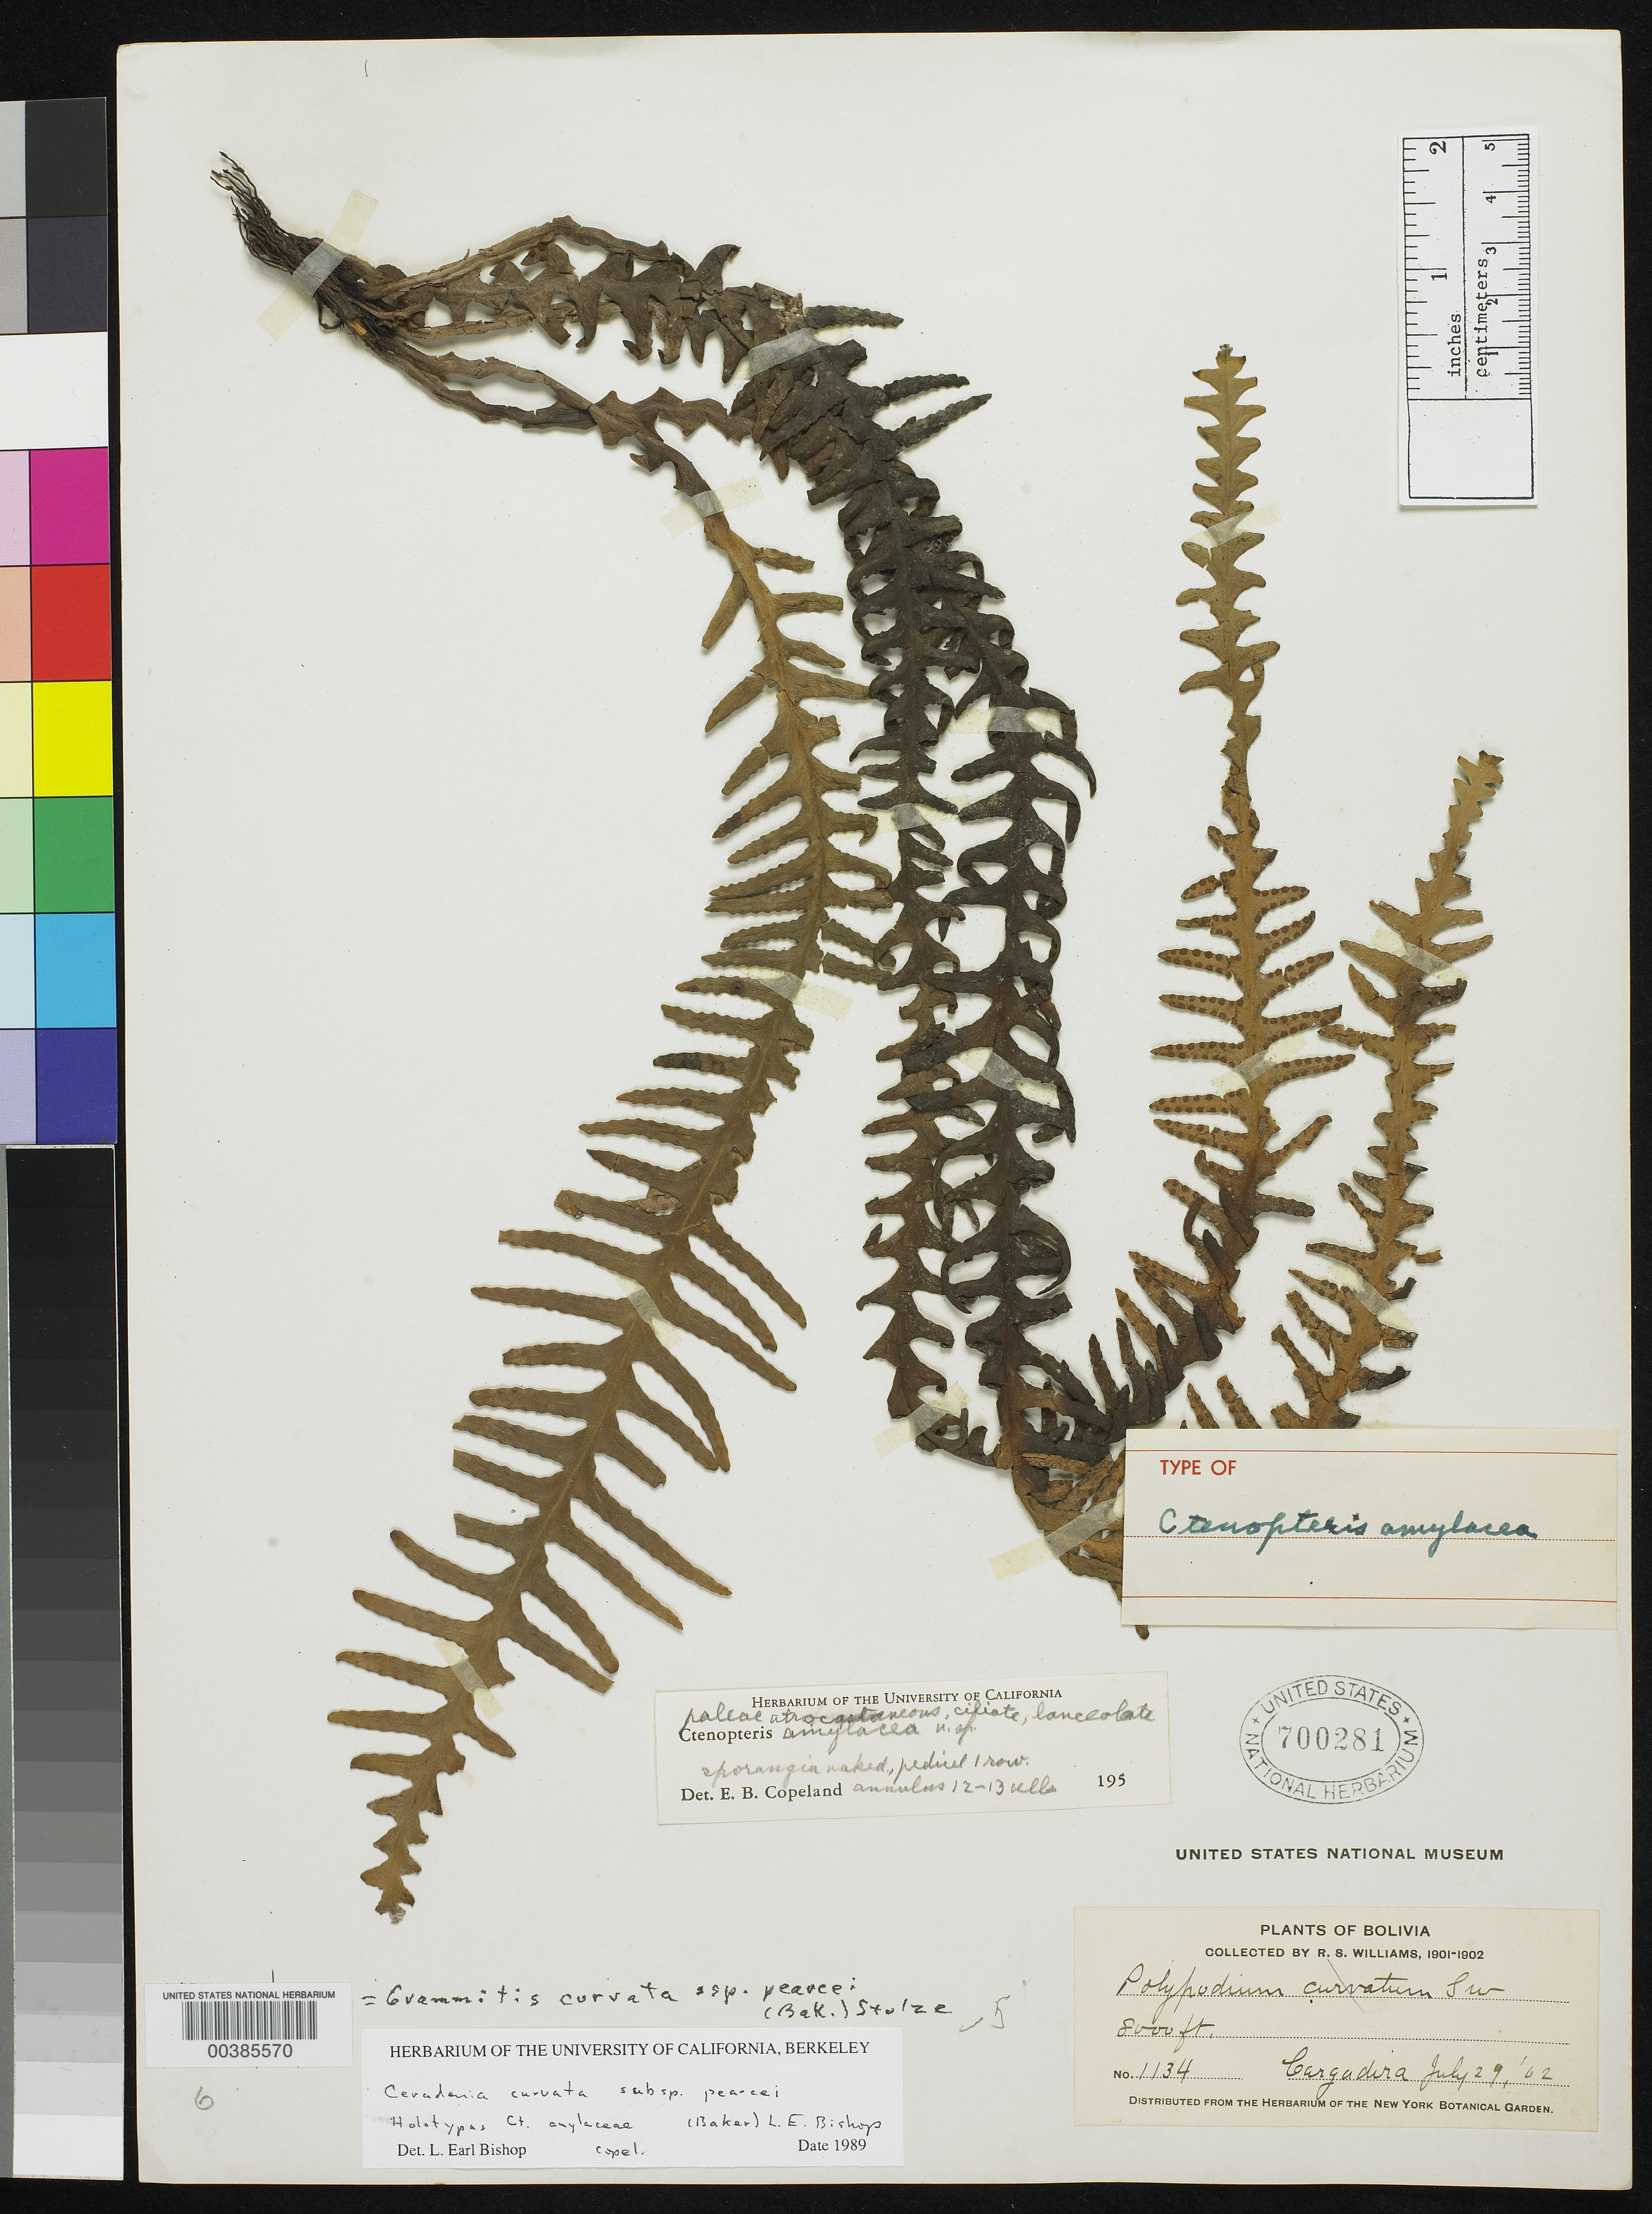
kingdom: Plantae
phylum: Tracheophyta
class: Polypodiopsida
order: Polypodiales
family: Polypodiaceae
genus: Ctenopteris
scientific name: Ctenopteris amylaceae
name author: Copel.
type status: Holotype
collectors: R. S. Williams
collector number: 1134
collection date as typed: July 29, '02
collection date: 1902-07-29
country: Bolivia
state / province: La Paz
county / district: Franz Tamayo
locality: Cargadira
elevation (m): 2438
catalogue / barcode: US 700281